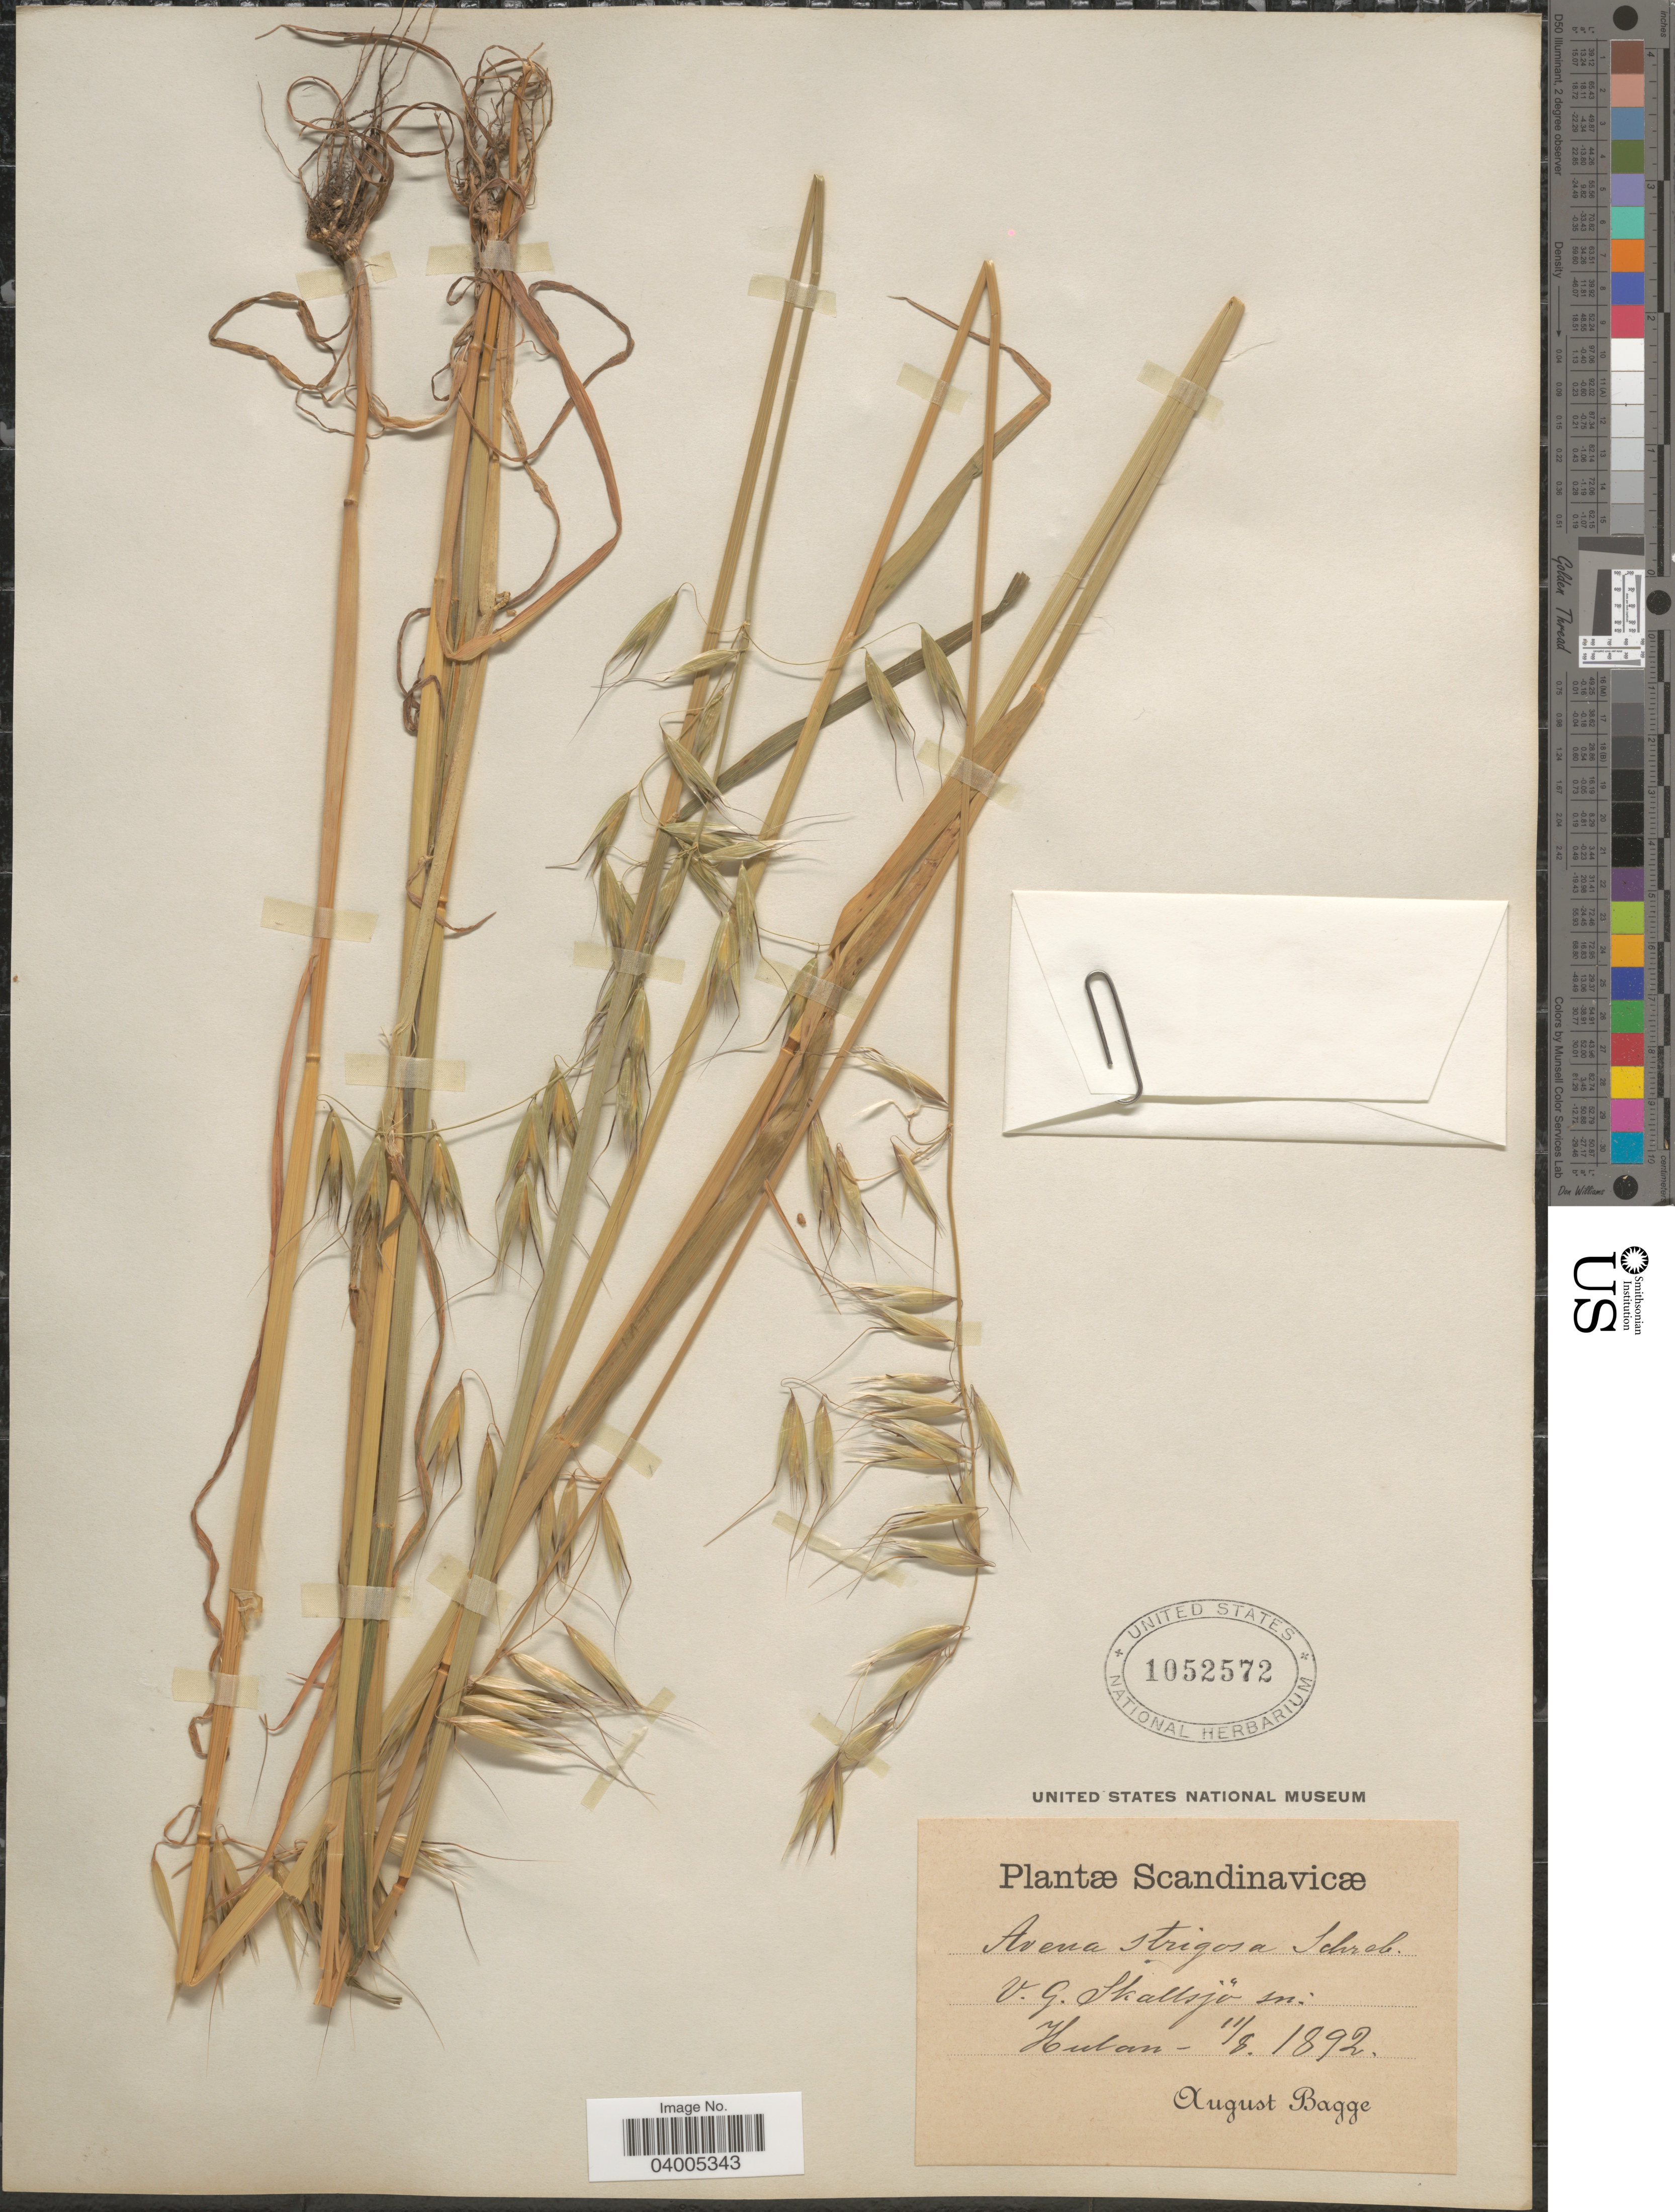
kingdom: Plantae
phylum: Tracheophyta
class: Liliopsida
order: Poales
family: Poaceae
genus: Avena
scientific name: Avena strigosa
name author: Schreb.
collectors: A. Bagge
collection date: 1892-08-11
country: Sweden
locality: Scandinavicæ. V.G. Skallsjö sn: Hulan.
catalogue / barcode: US 1052572